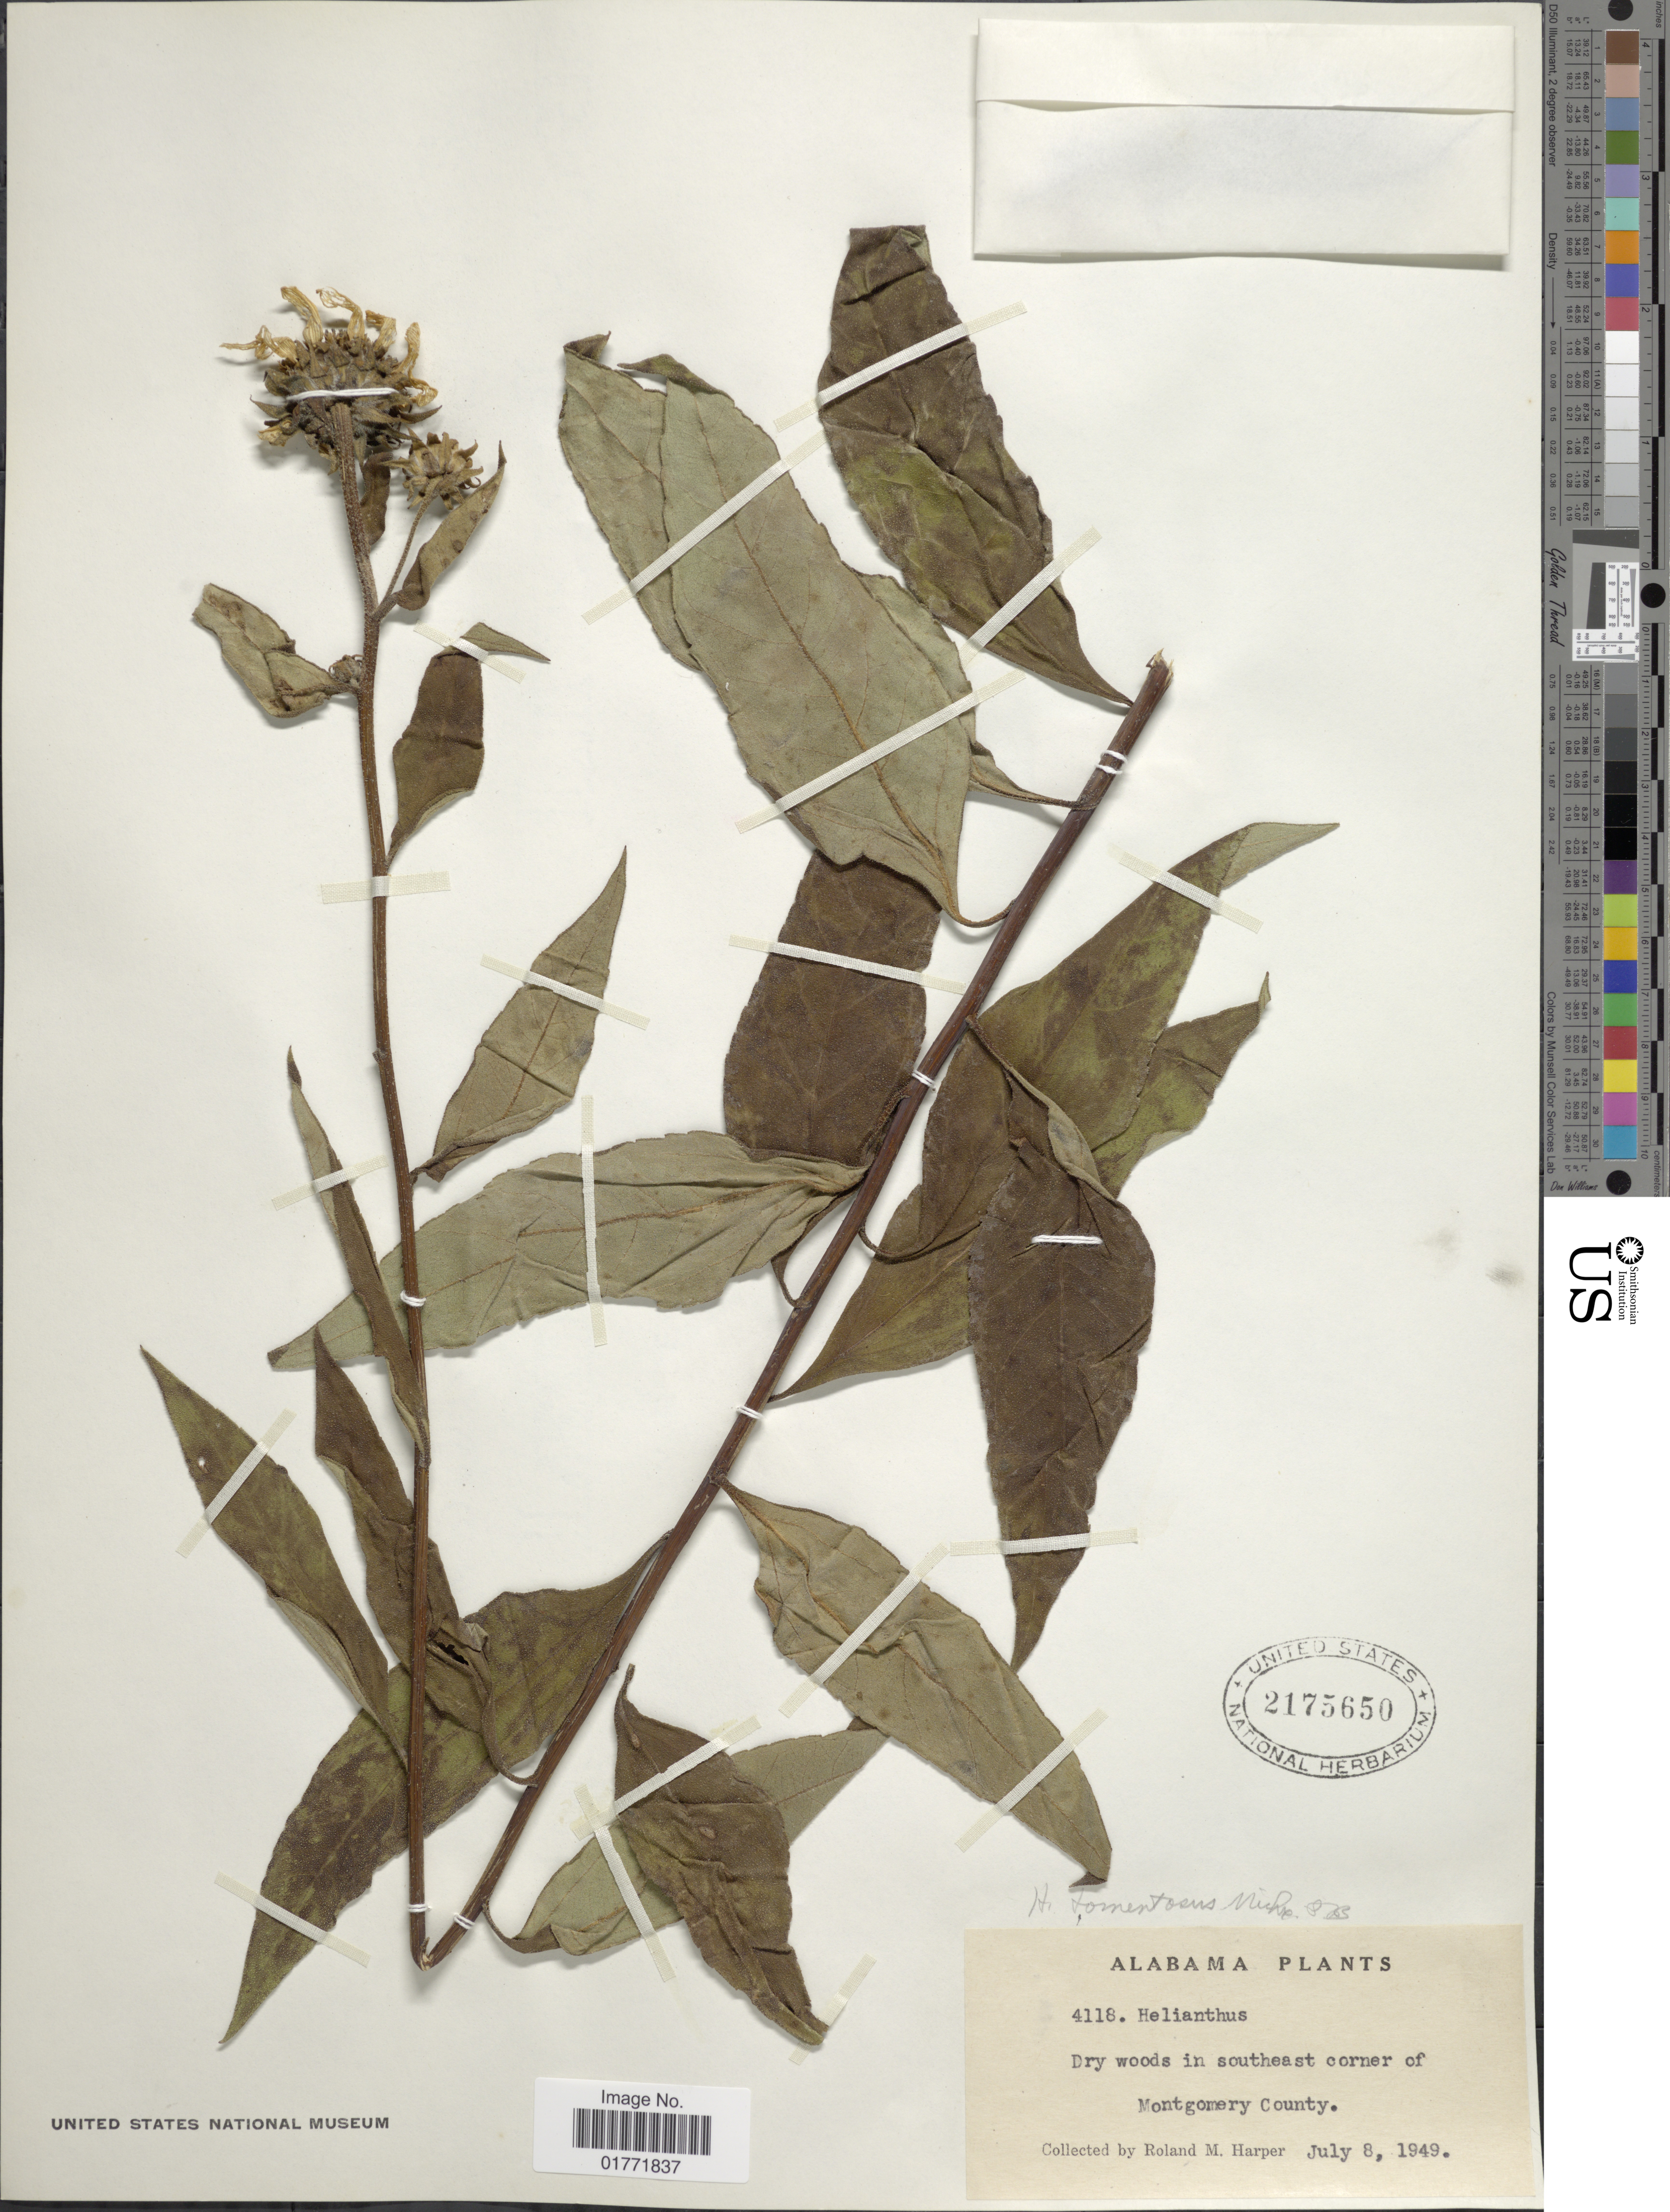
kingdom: Plantae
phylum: Tracheophyta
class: Magnoliopsida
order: Asterales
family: Asteraceae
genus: Helianthus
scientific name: Helianthus tomentosus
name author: Michx.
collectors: R. M. Harper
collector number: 4118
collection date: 1949-08-09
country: United States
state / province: Alabama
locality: Alabama, Montgomery County.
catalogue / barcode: US 2175650